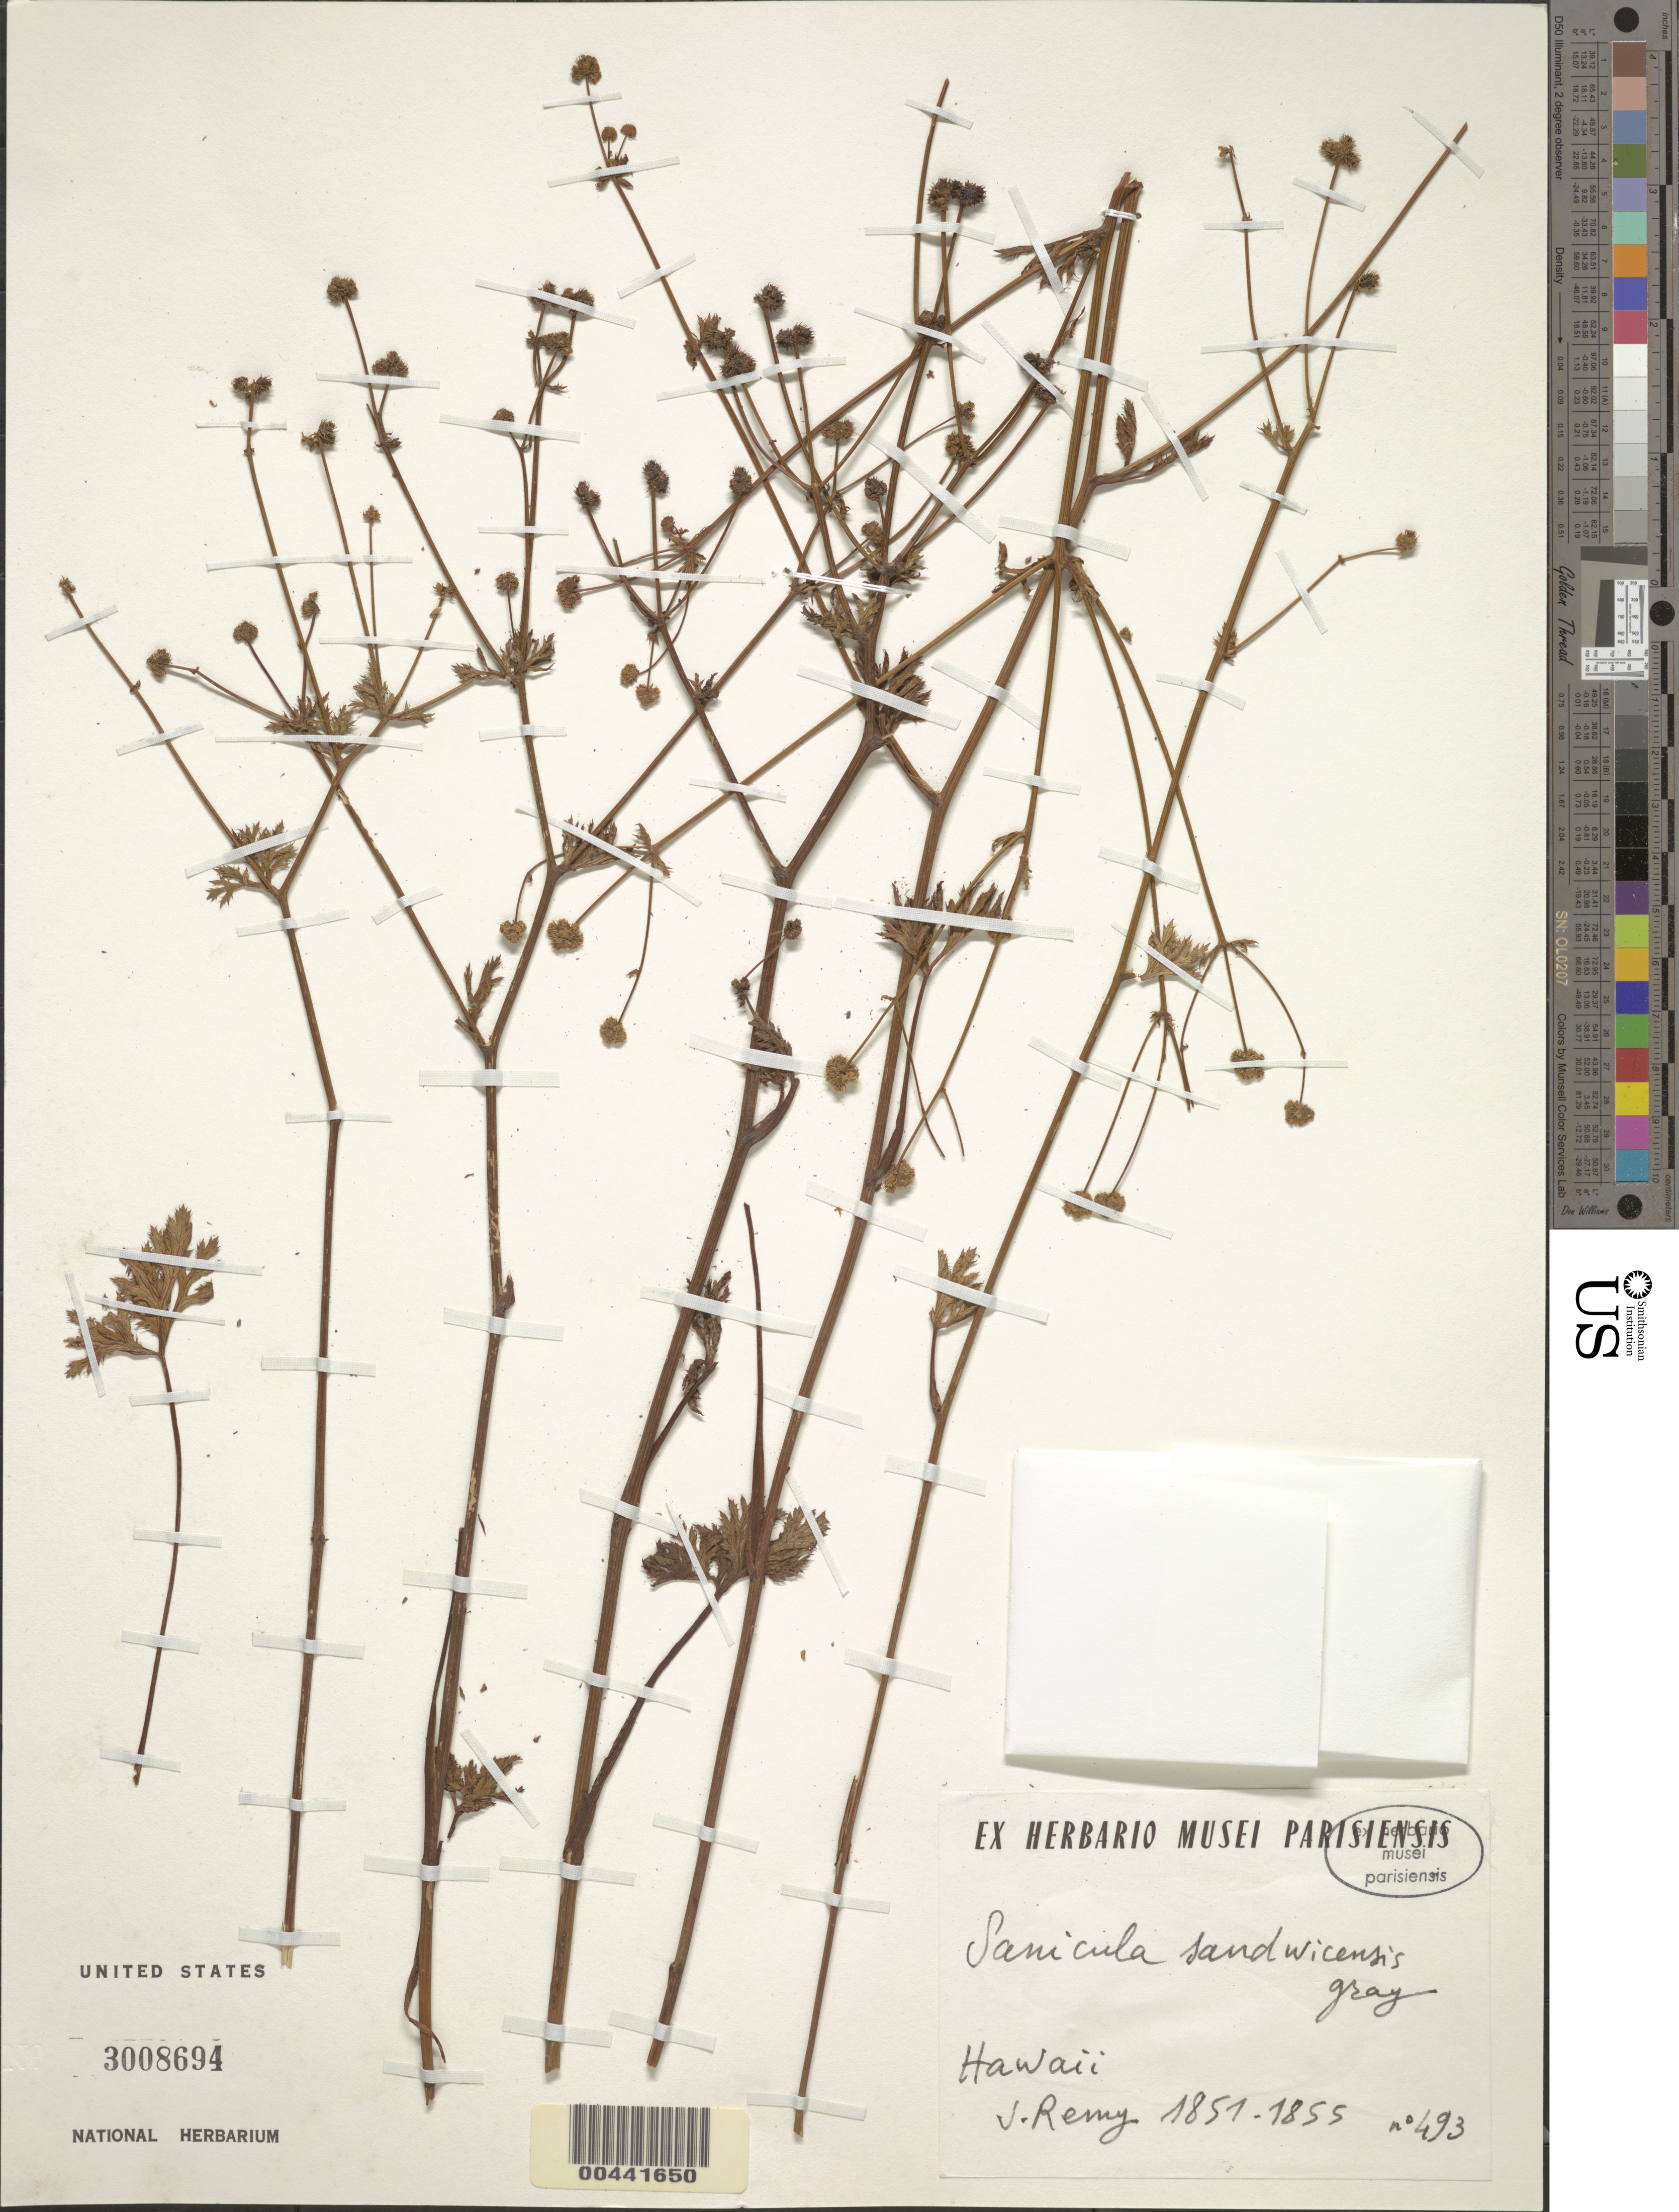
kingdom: Plantae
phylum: Tracheophyta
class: Magnoliopsida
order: Apiales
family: Apiaceae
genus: Sanicula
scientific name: Sanicula sandwicensis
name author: A. Gray in Wilkes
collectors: E. J. Rémy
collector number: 493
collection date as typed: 1851 to 1855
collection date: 1851/1855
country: United States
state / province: Hawaii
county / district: Hawaii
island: Hawaii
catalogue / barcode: US 3008694